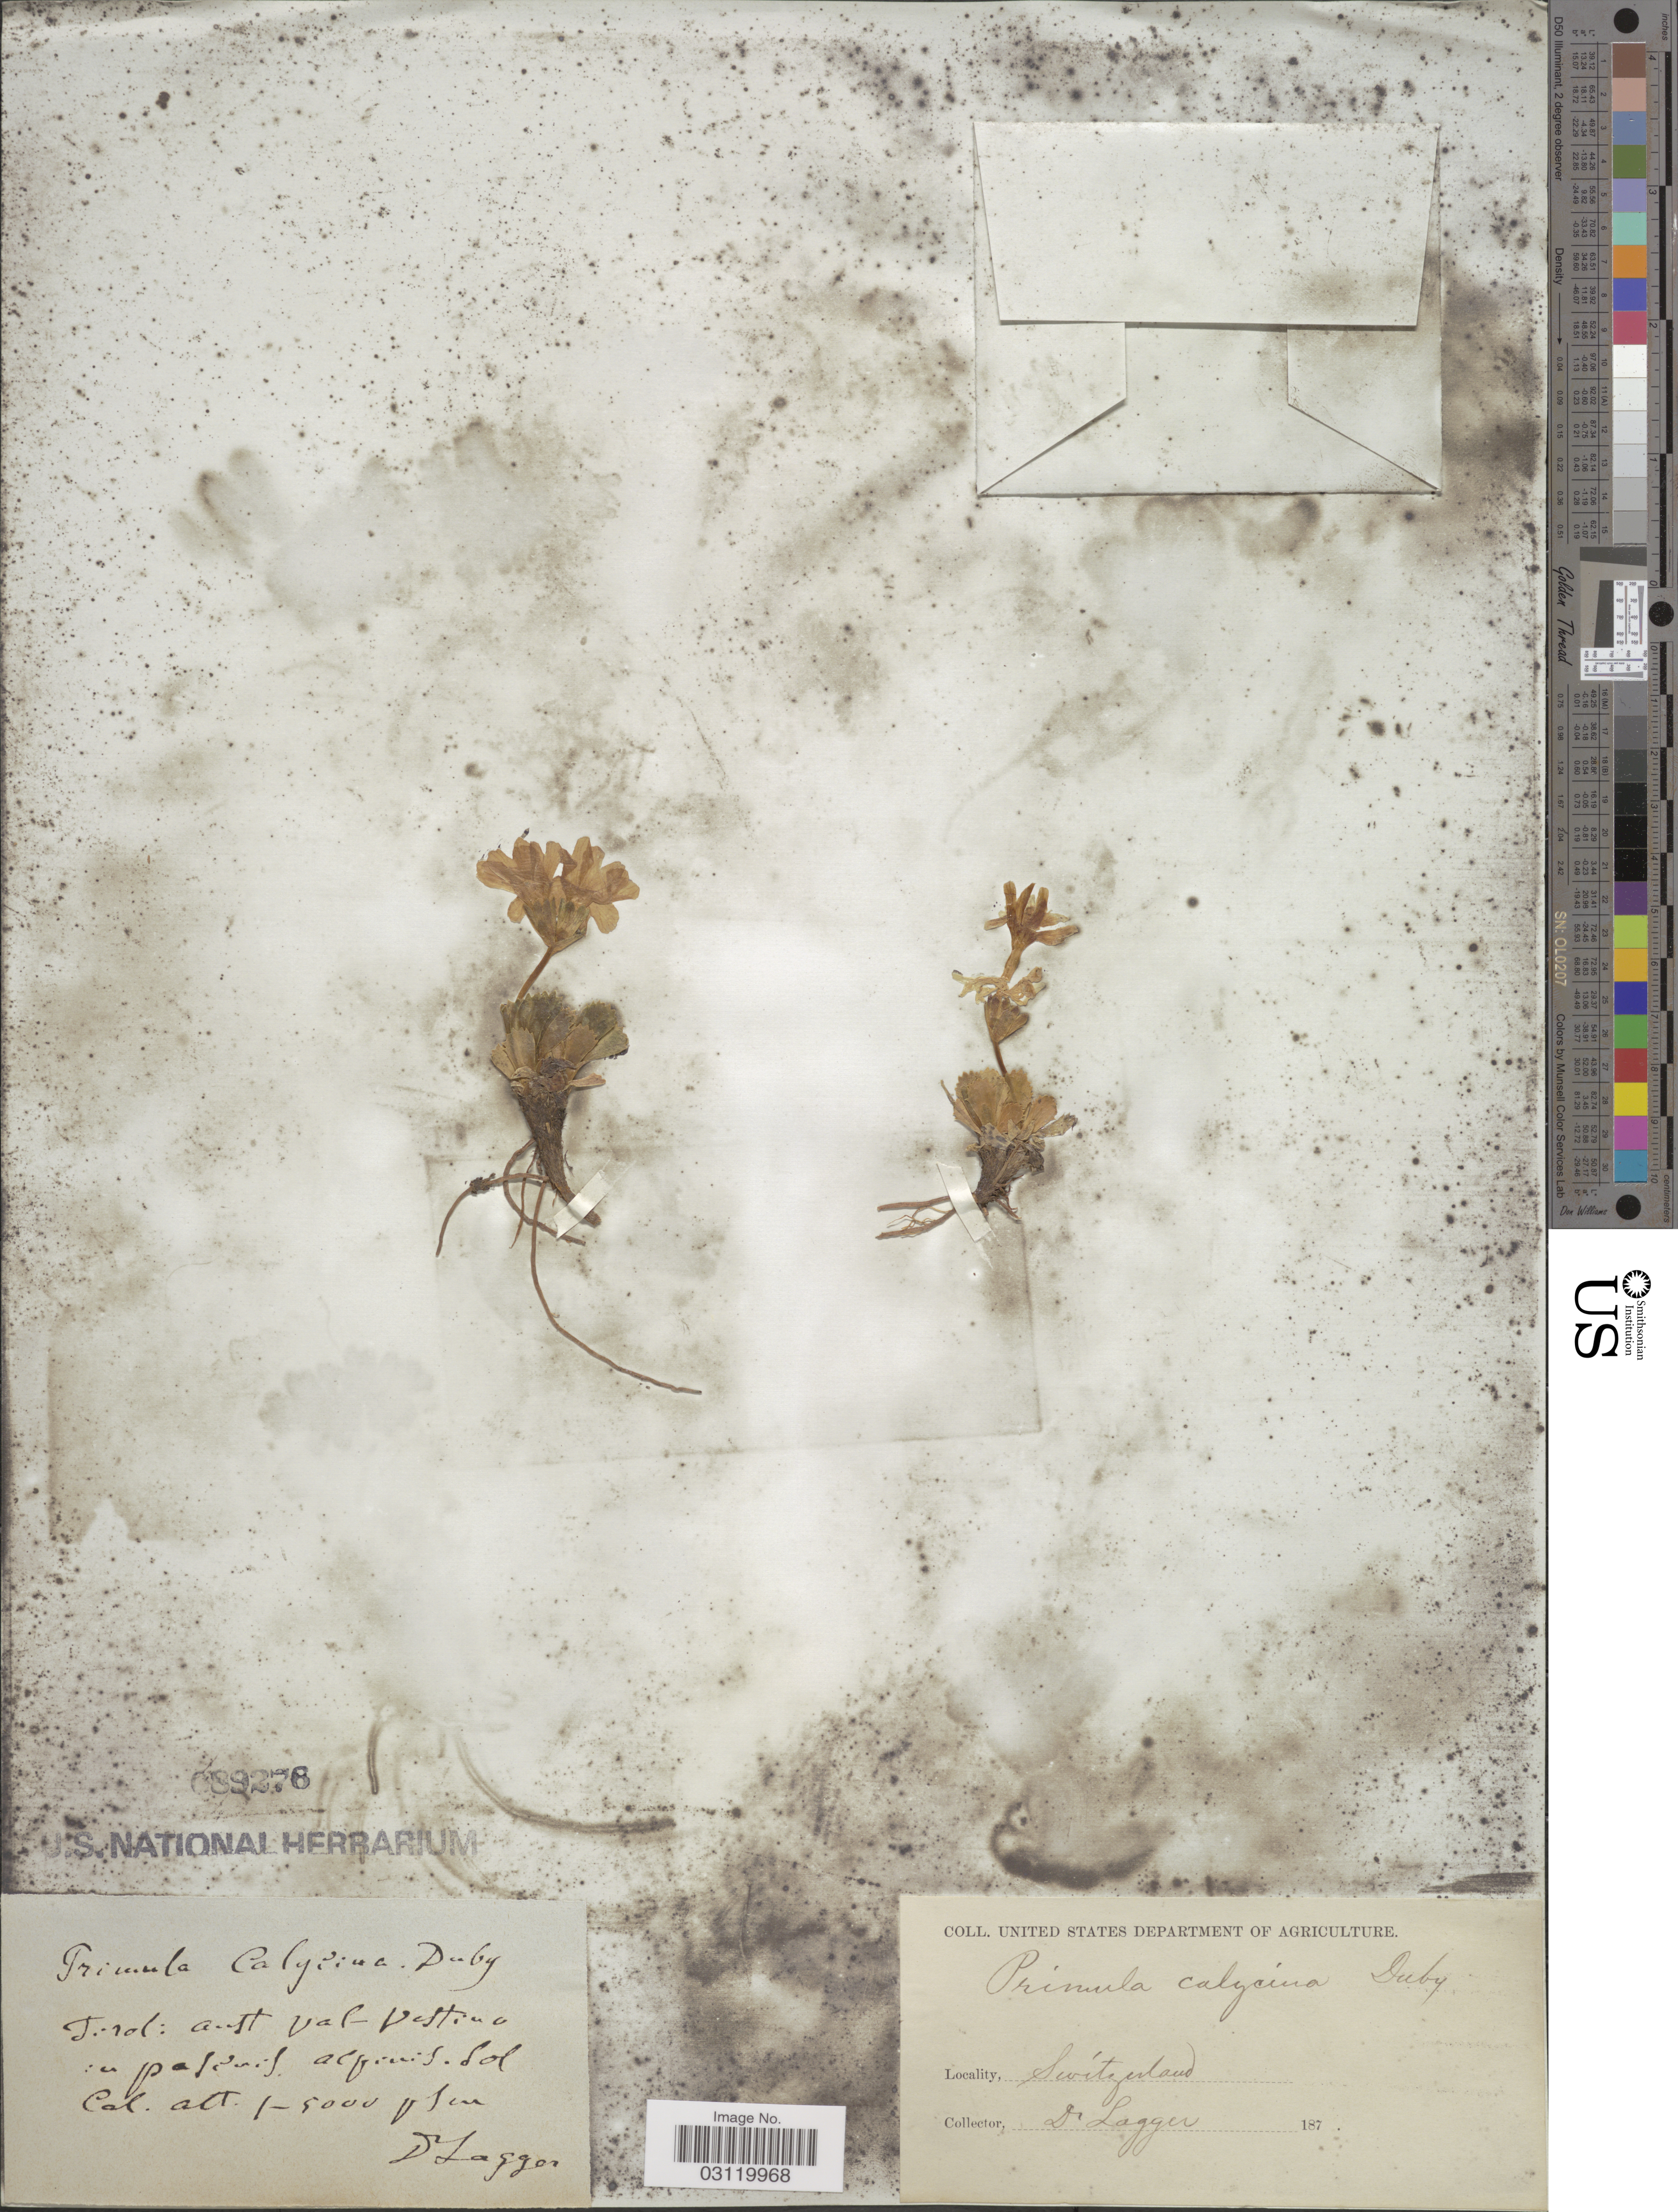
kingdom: Plantae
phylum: Tracheophyta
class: Magnoliopsida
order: Ericales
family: Primulaceae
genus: Primula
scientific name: Primula calycina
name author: Duby ex Gaudin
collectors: F. J. Lagger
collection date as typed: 187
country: Italy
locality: Tirol: aust Val-Vestino in palcuis alpinis. Switzerland.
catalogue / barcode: US 89276